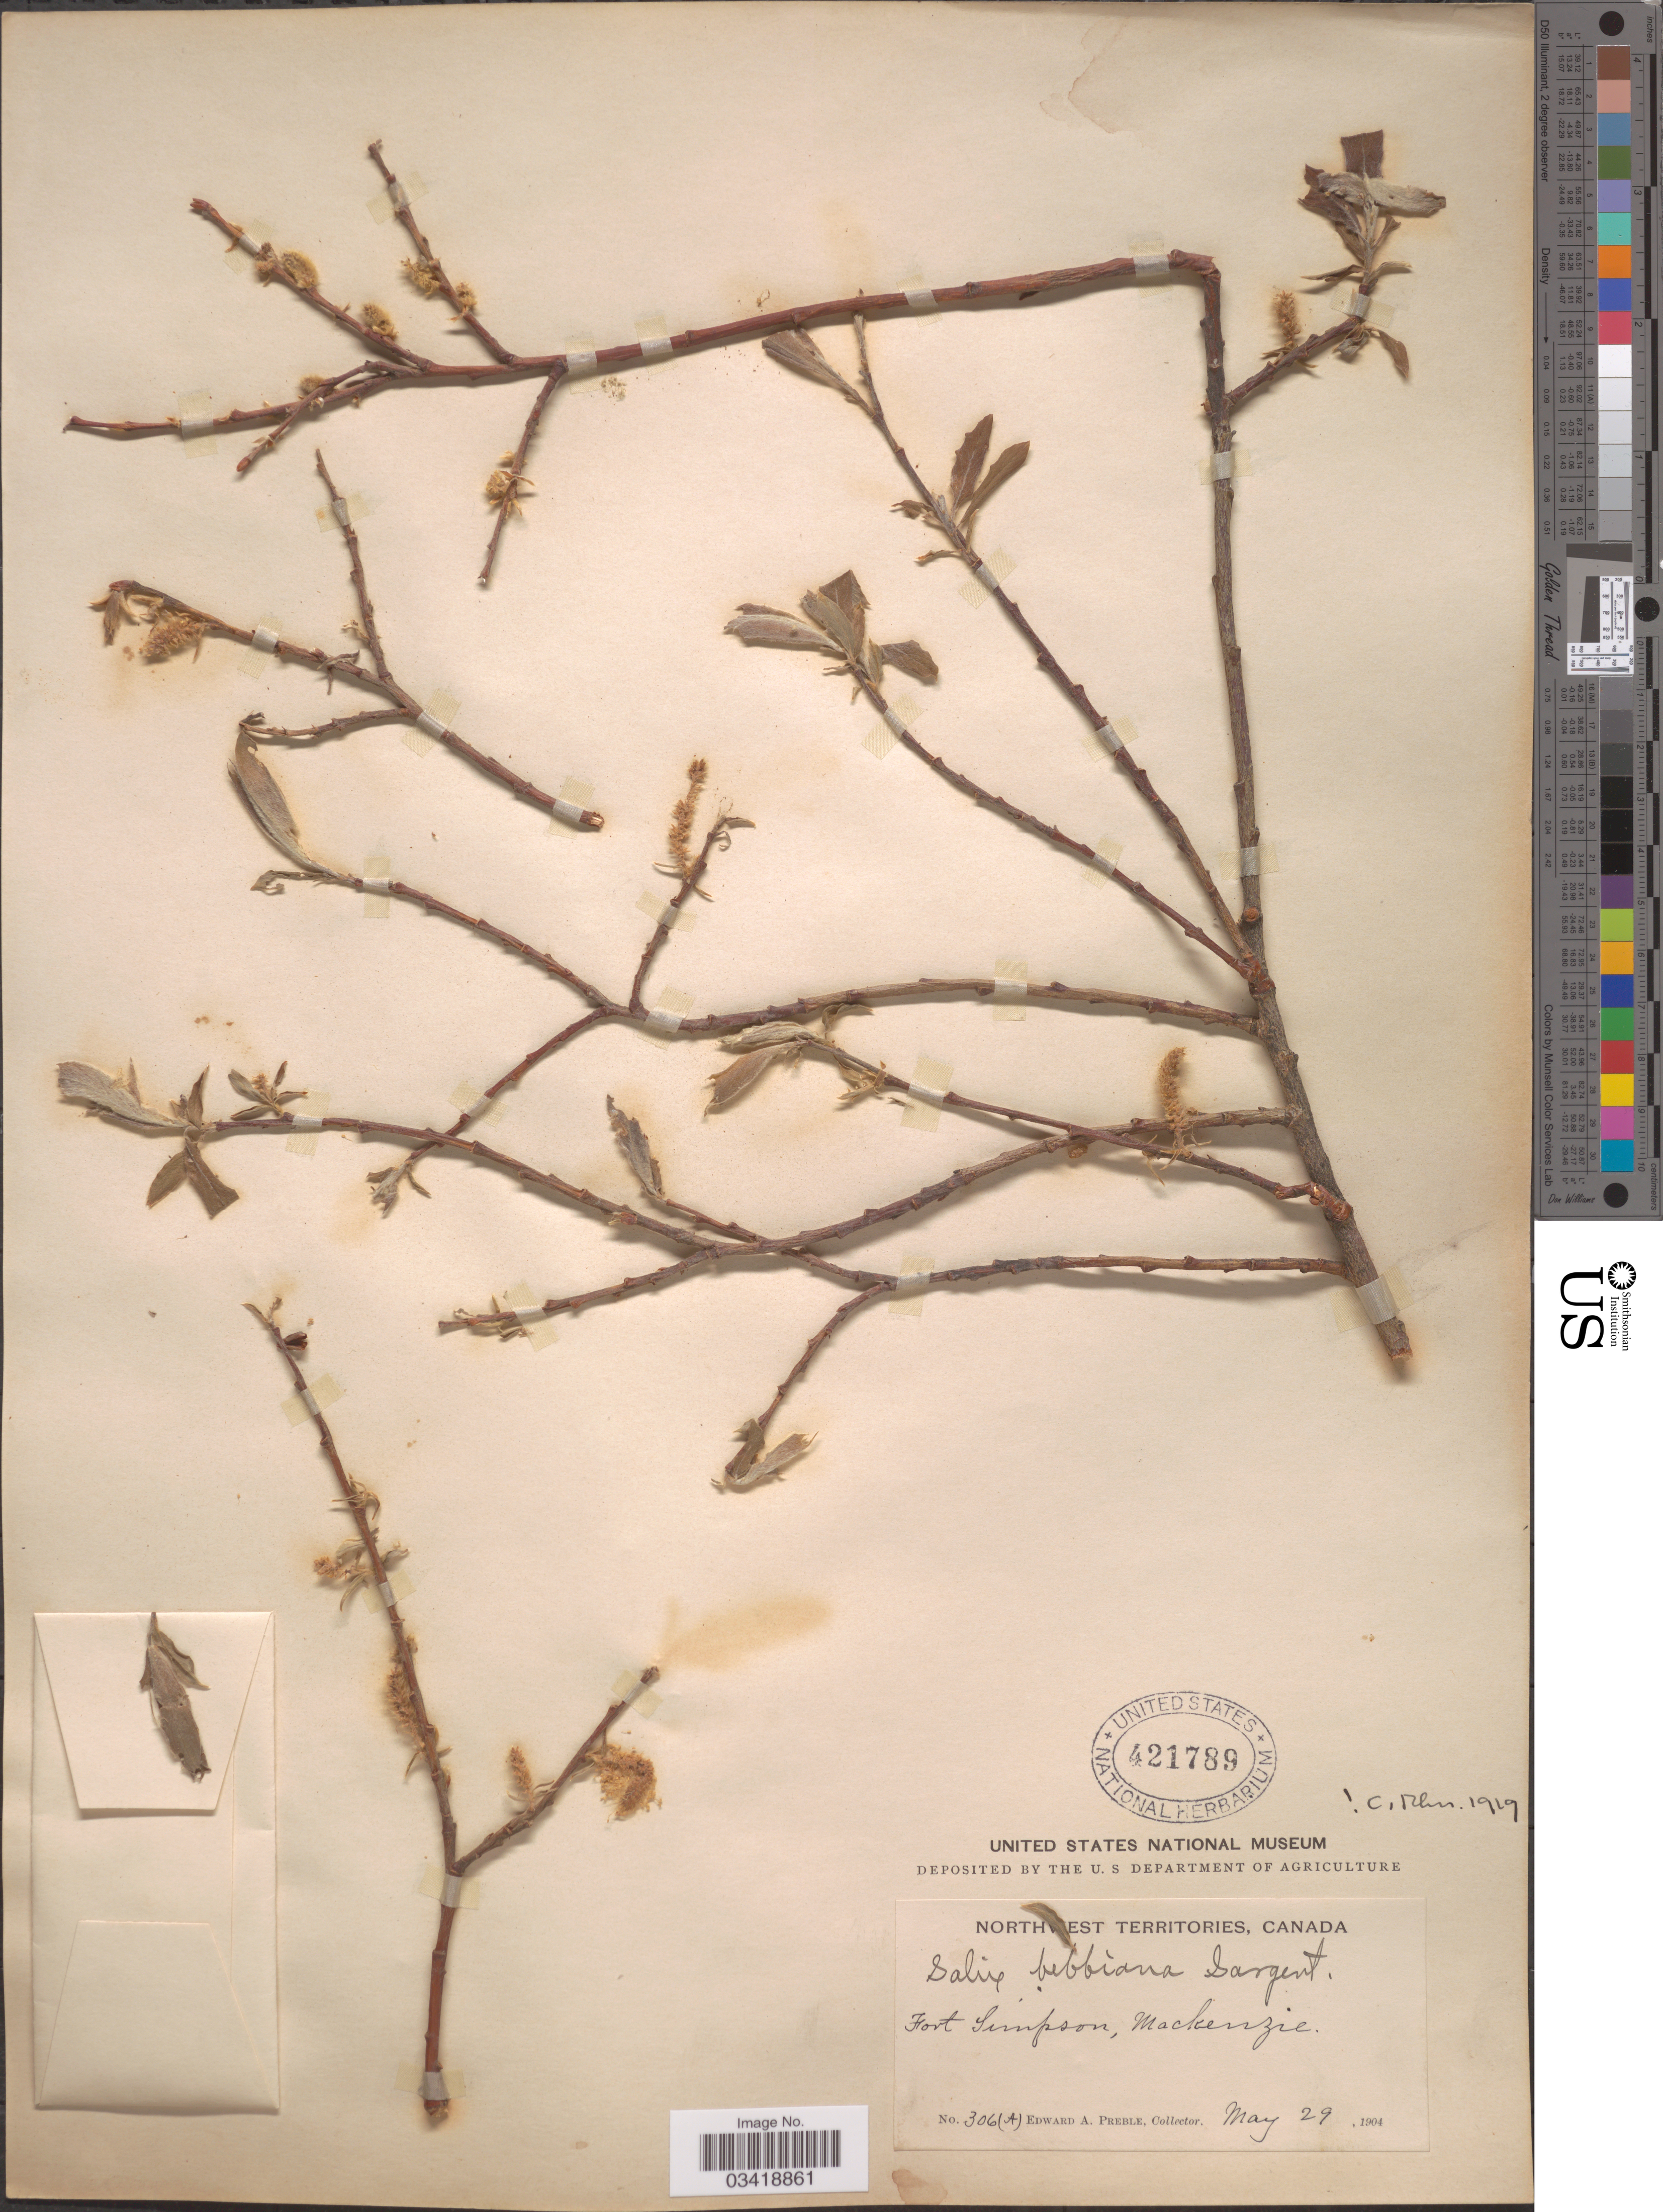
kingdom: Plantae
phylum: Tracheophyta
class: Magnoliopsida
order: Malpighiales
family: Salicaceae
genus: Salix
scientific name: Salix bebbiana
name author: Sarg.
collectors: E. Preble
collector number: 306 (A)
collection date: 1904-05-29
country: Canada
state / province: Northwest Territories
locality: Fort Simpson, Mackenzie.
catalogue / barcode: US 421789